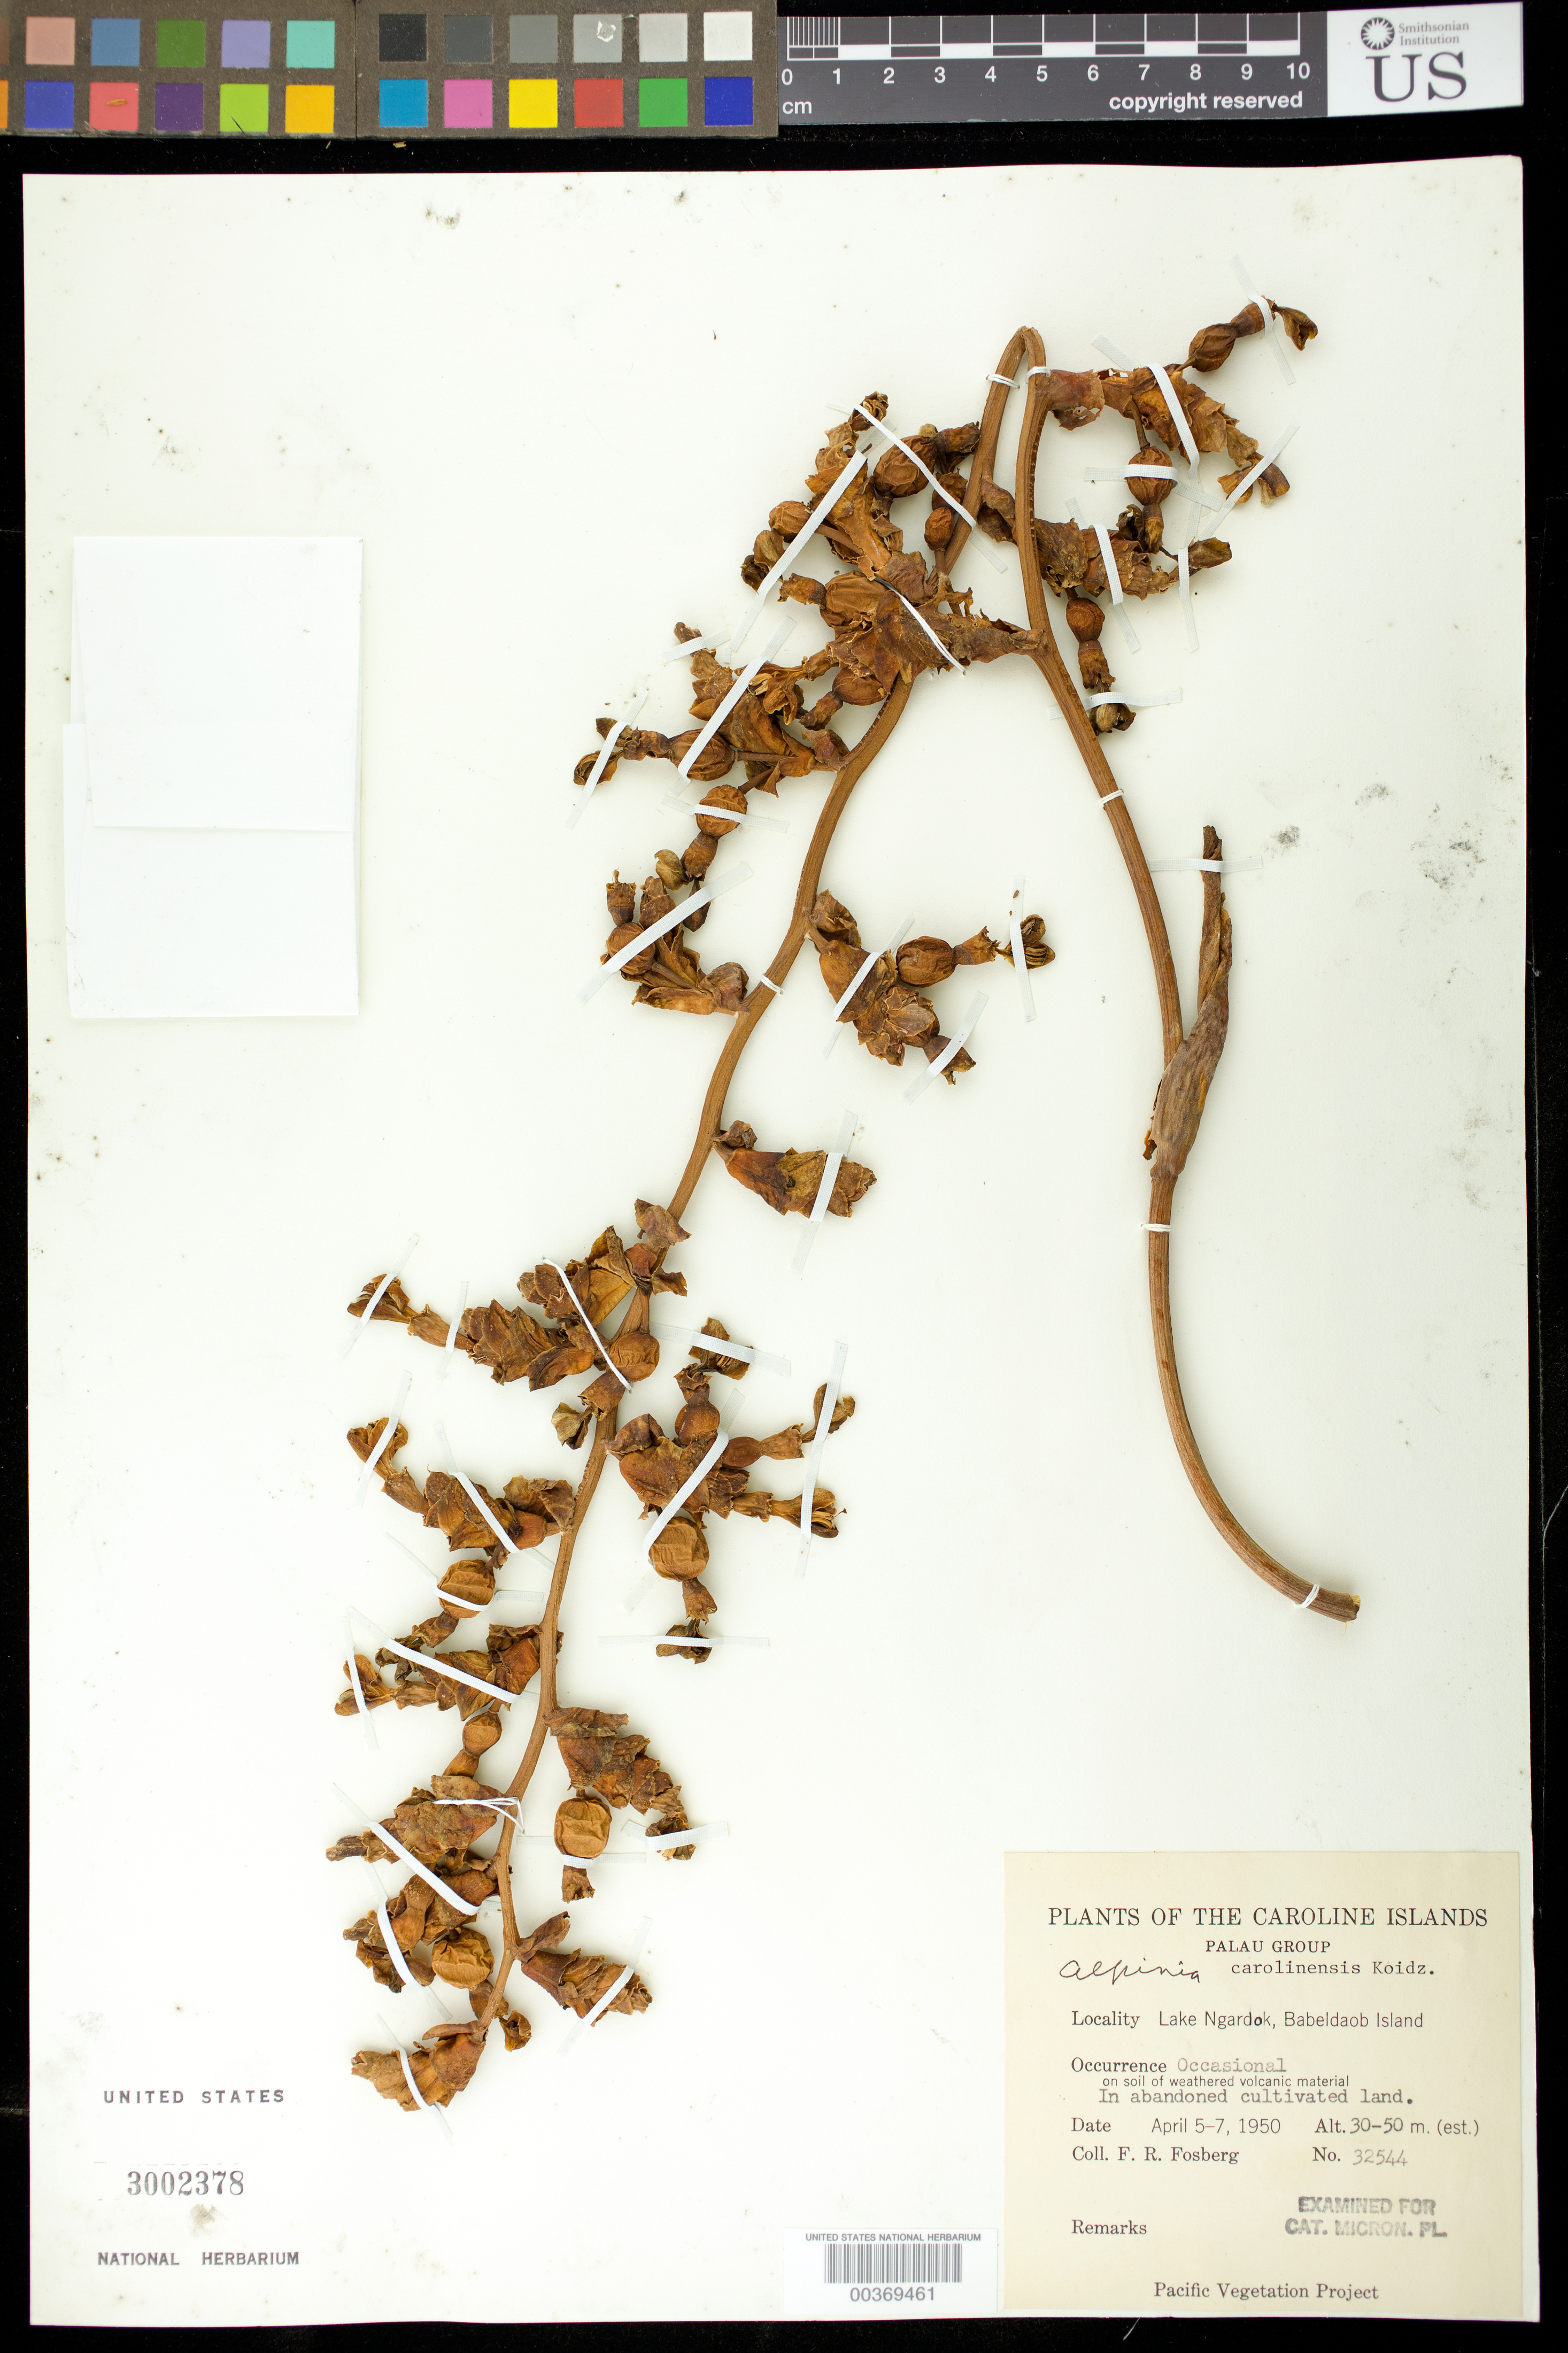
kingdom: Plantae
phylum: Tracheophyta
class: Liliopsida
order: Zingiberales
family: Zingiberaceae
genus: Alpinia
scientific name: Alpinia carolinensis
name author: Koidz.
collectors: F. R. Fosberg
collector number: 32544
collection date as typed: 05 Apr 1950 to 07 Apr 1950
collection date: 1950-04-05/1950-04-07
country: Palau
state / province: Melekeok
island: Babeldaob [Babelthuap]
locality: Lake Ngardok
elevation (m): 30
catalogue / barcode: US 3002378